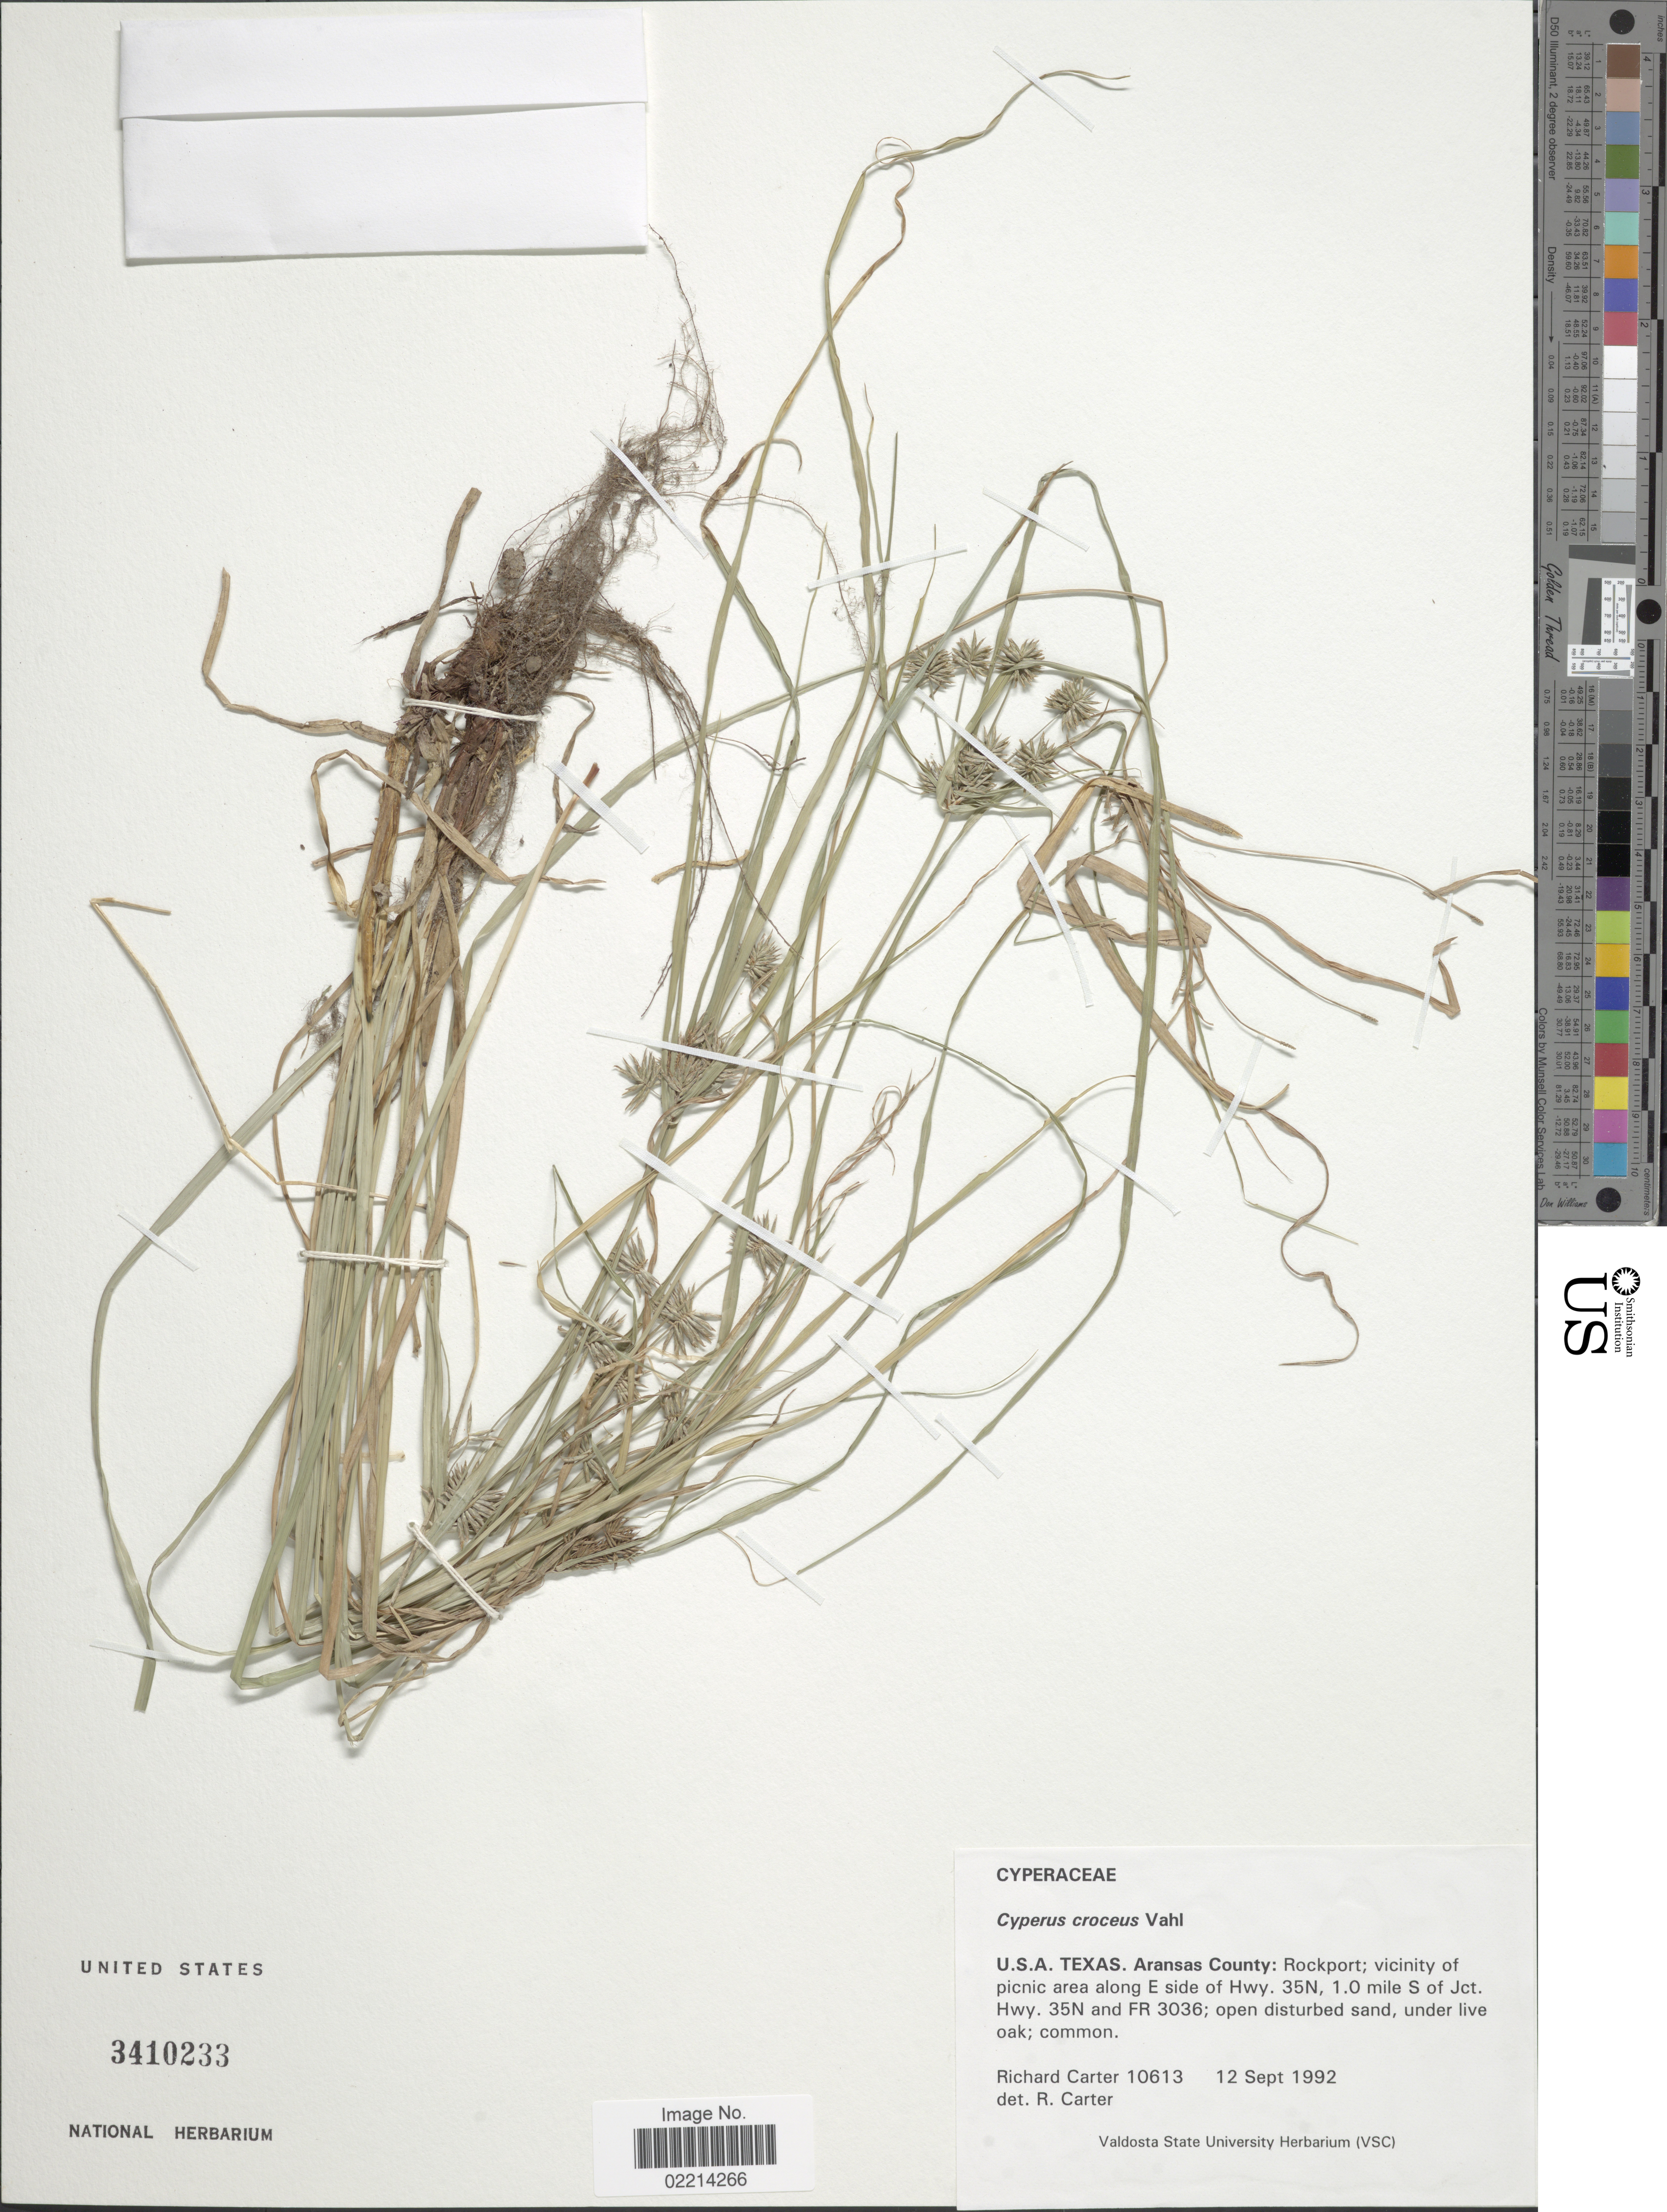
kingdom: Plantae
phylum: Tracheophyta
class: Liliopsida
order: Poales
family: Cyperaceae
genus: Cyperus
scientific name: Cyperus croceus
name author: Vahl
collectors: R. Carter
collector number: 10613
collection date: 1992-09-12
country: United States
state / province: Texas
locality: Aransas County: Rockport; vicinity of picnic area along E side of Hwy. 35N, 1.0 mile S of jct Hwy. 35N and FR 3036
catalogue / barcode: US 3410233